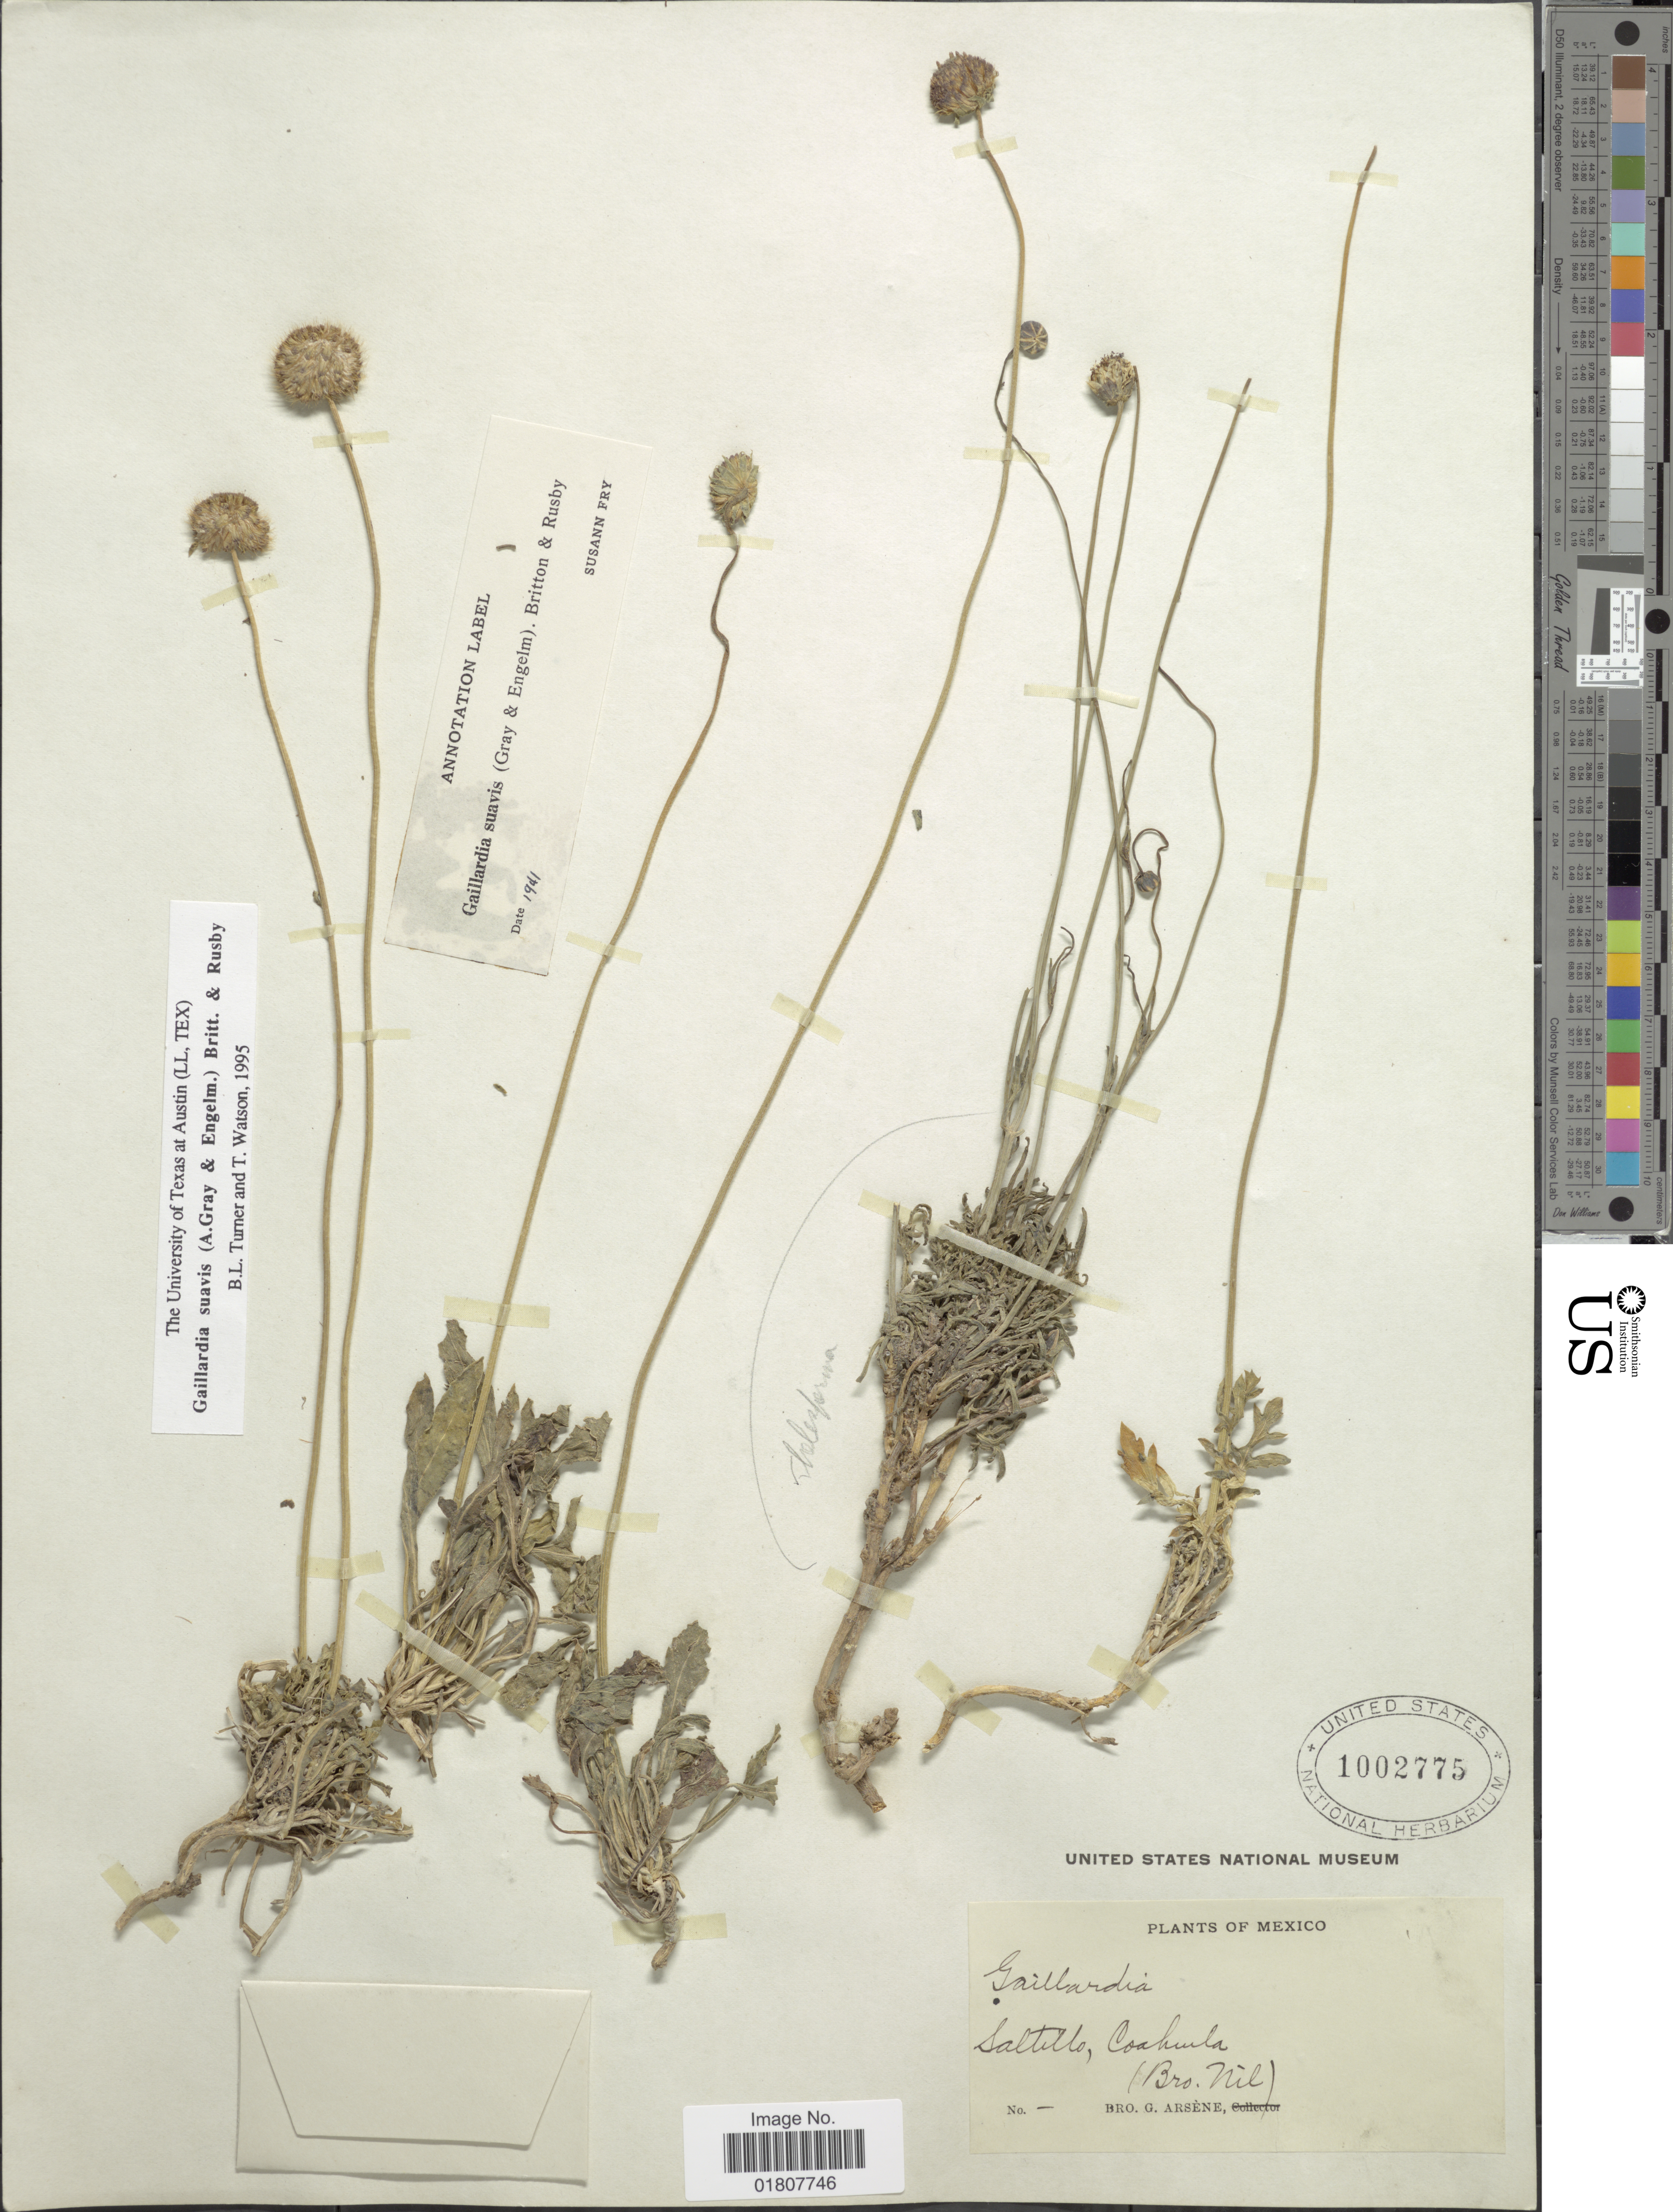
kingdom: Plantae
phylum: Tracheophyta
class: Magnoliopsida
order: Asterales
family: Asteraceae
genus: Gaillardia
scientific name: Gaillardia suavis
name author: (A. Gray & Engelm.) Britton & Rusby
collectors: Bro. Nil & Bro. G. Arsène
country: Mexico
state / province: Coahuila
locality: Saltillo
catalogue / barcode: US 1002775